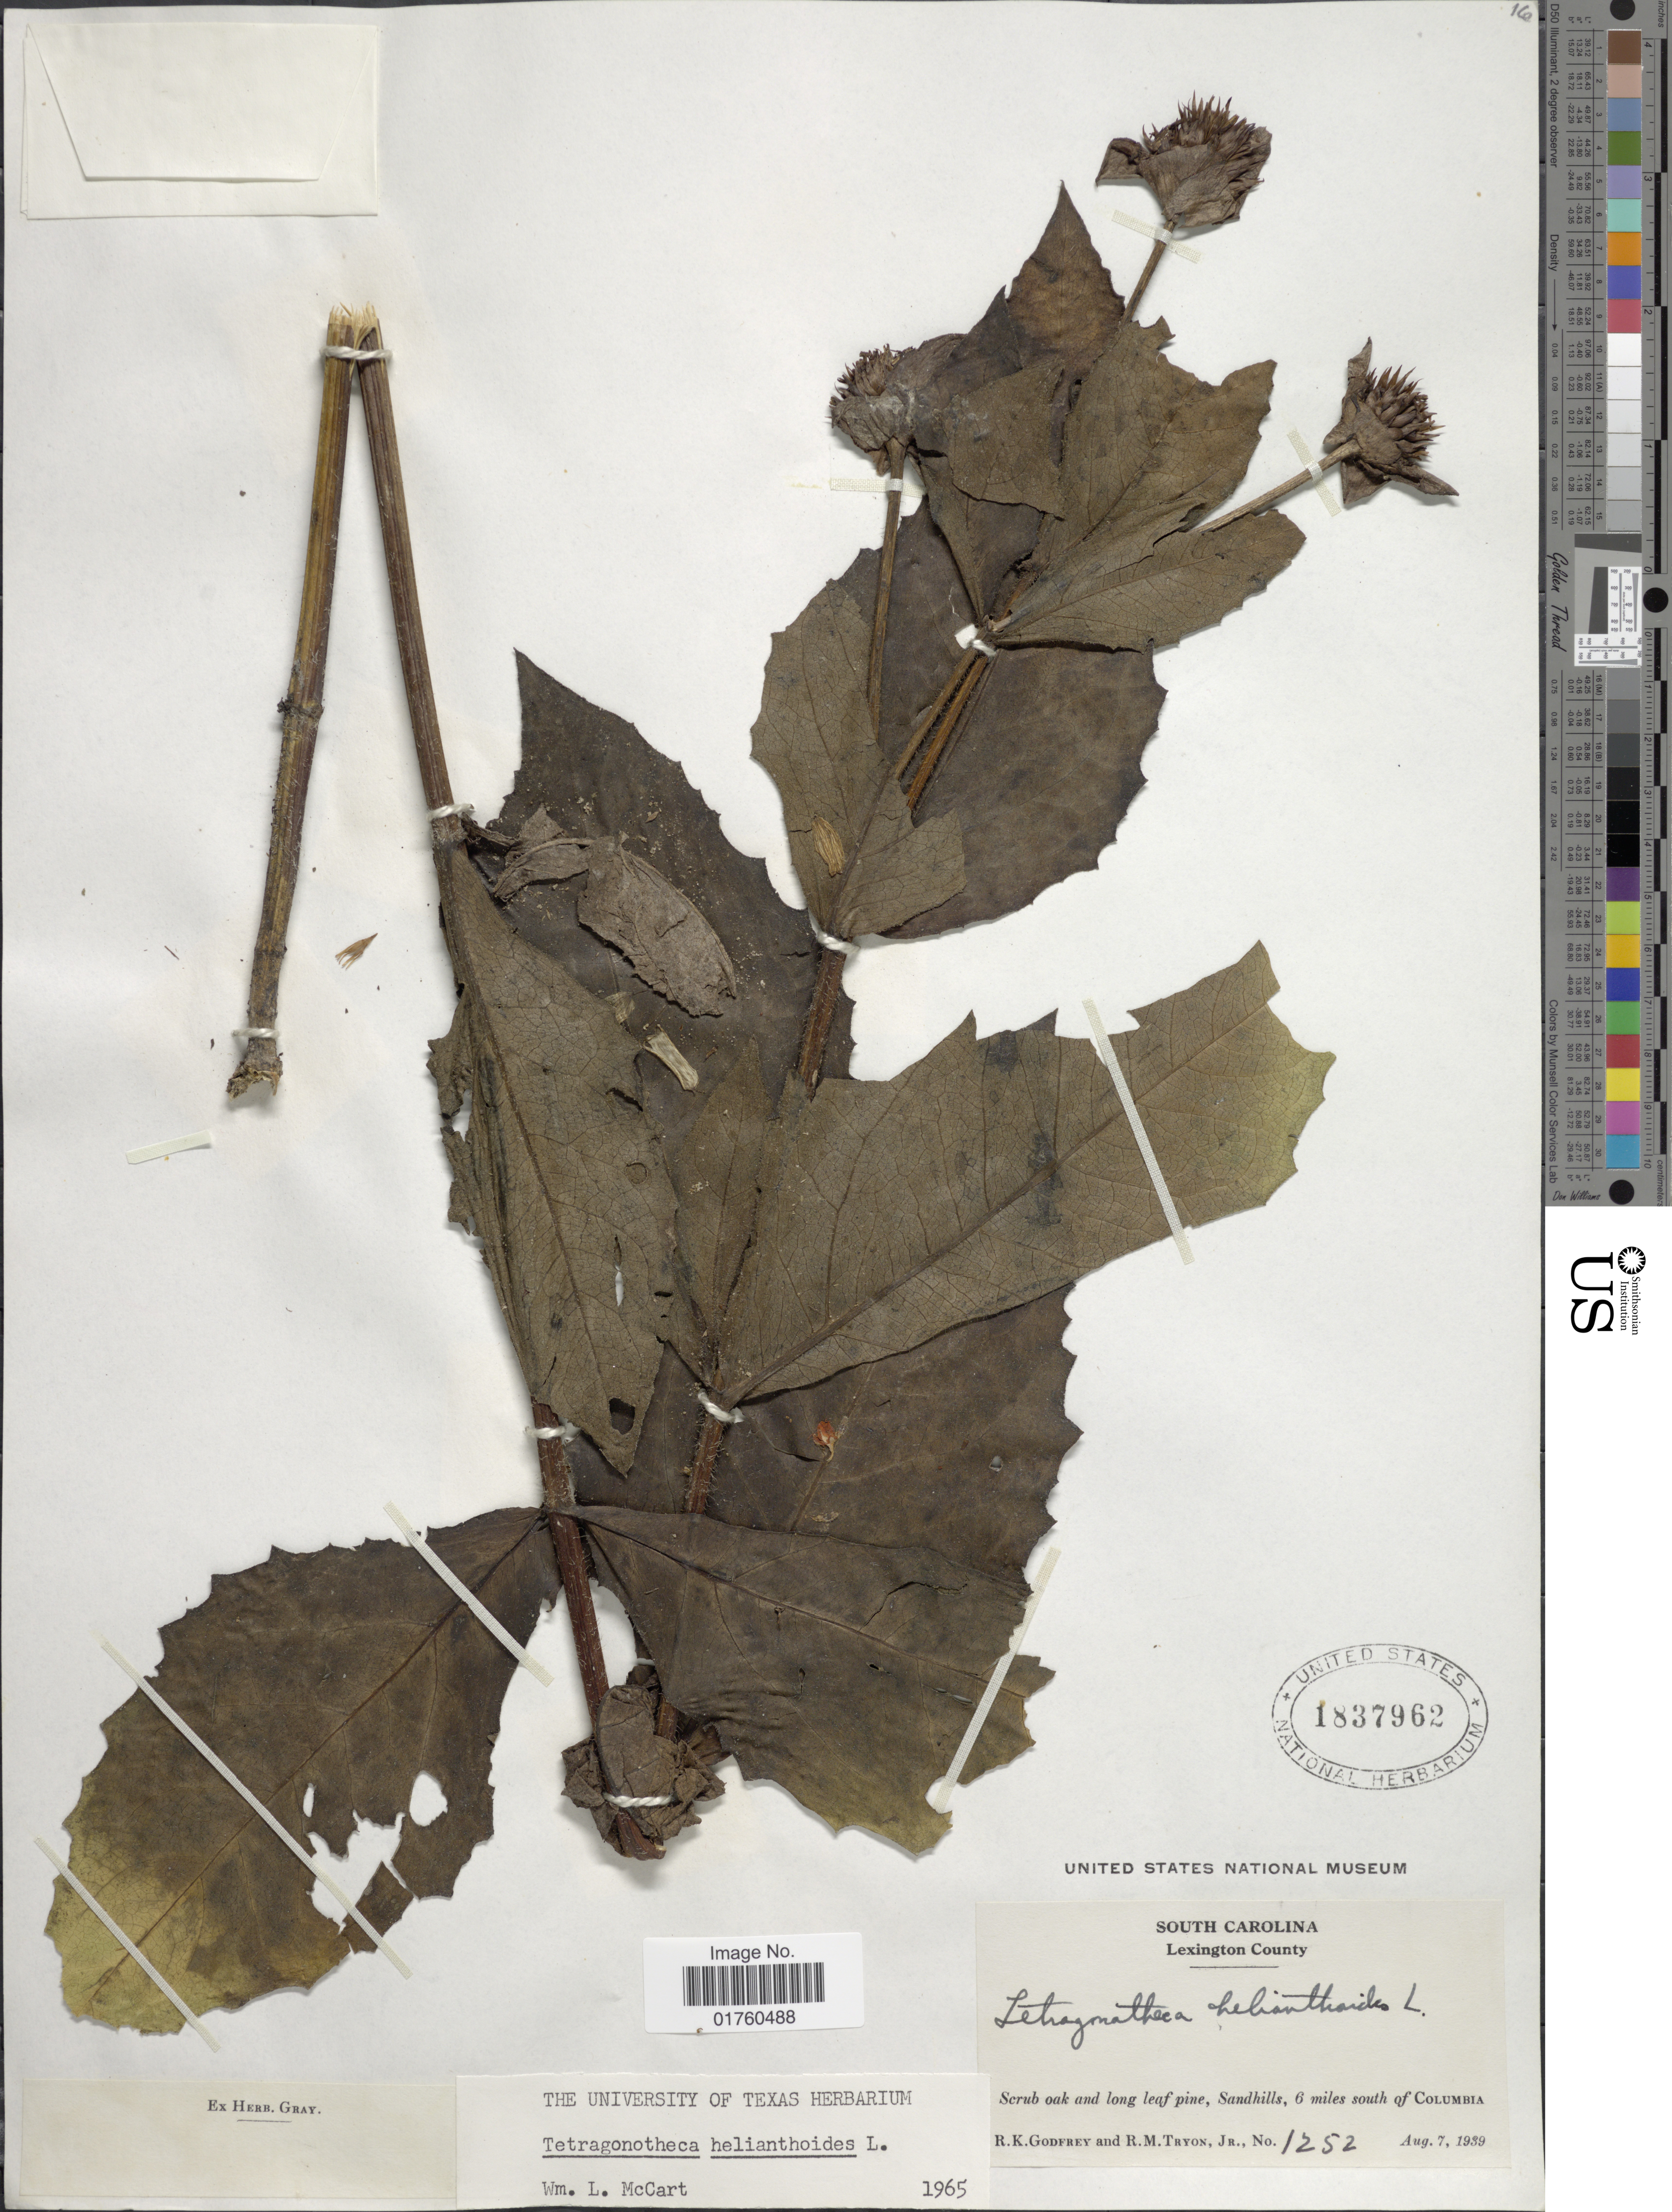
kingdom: Plantae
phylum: Tracheophyta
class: Magnoliopsida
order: Asterales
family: Asteraceae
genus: Tetragonotheca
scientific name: Tetragonotheca helianthoides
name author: L.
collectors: R. K. Godfrey & R. M. Tryon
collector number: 1252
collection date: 1939-08-07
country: United States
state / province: South Carolina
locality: Lexington County, Sandhills, 6 miles south of Columbia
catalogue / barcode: US 1837962